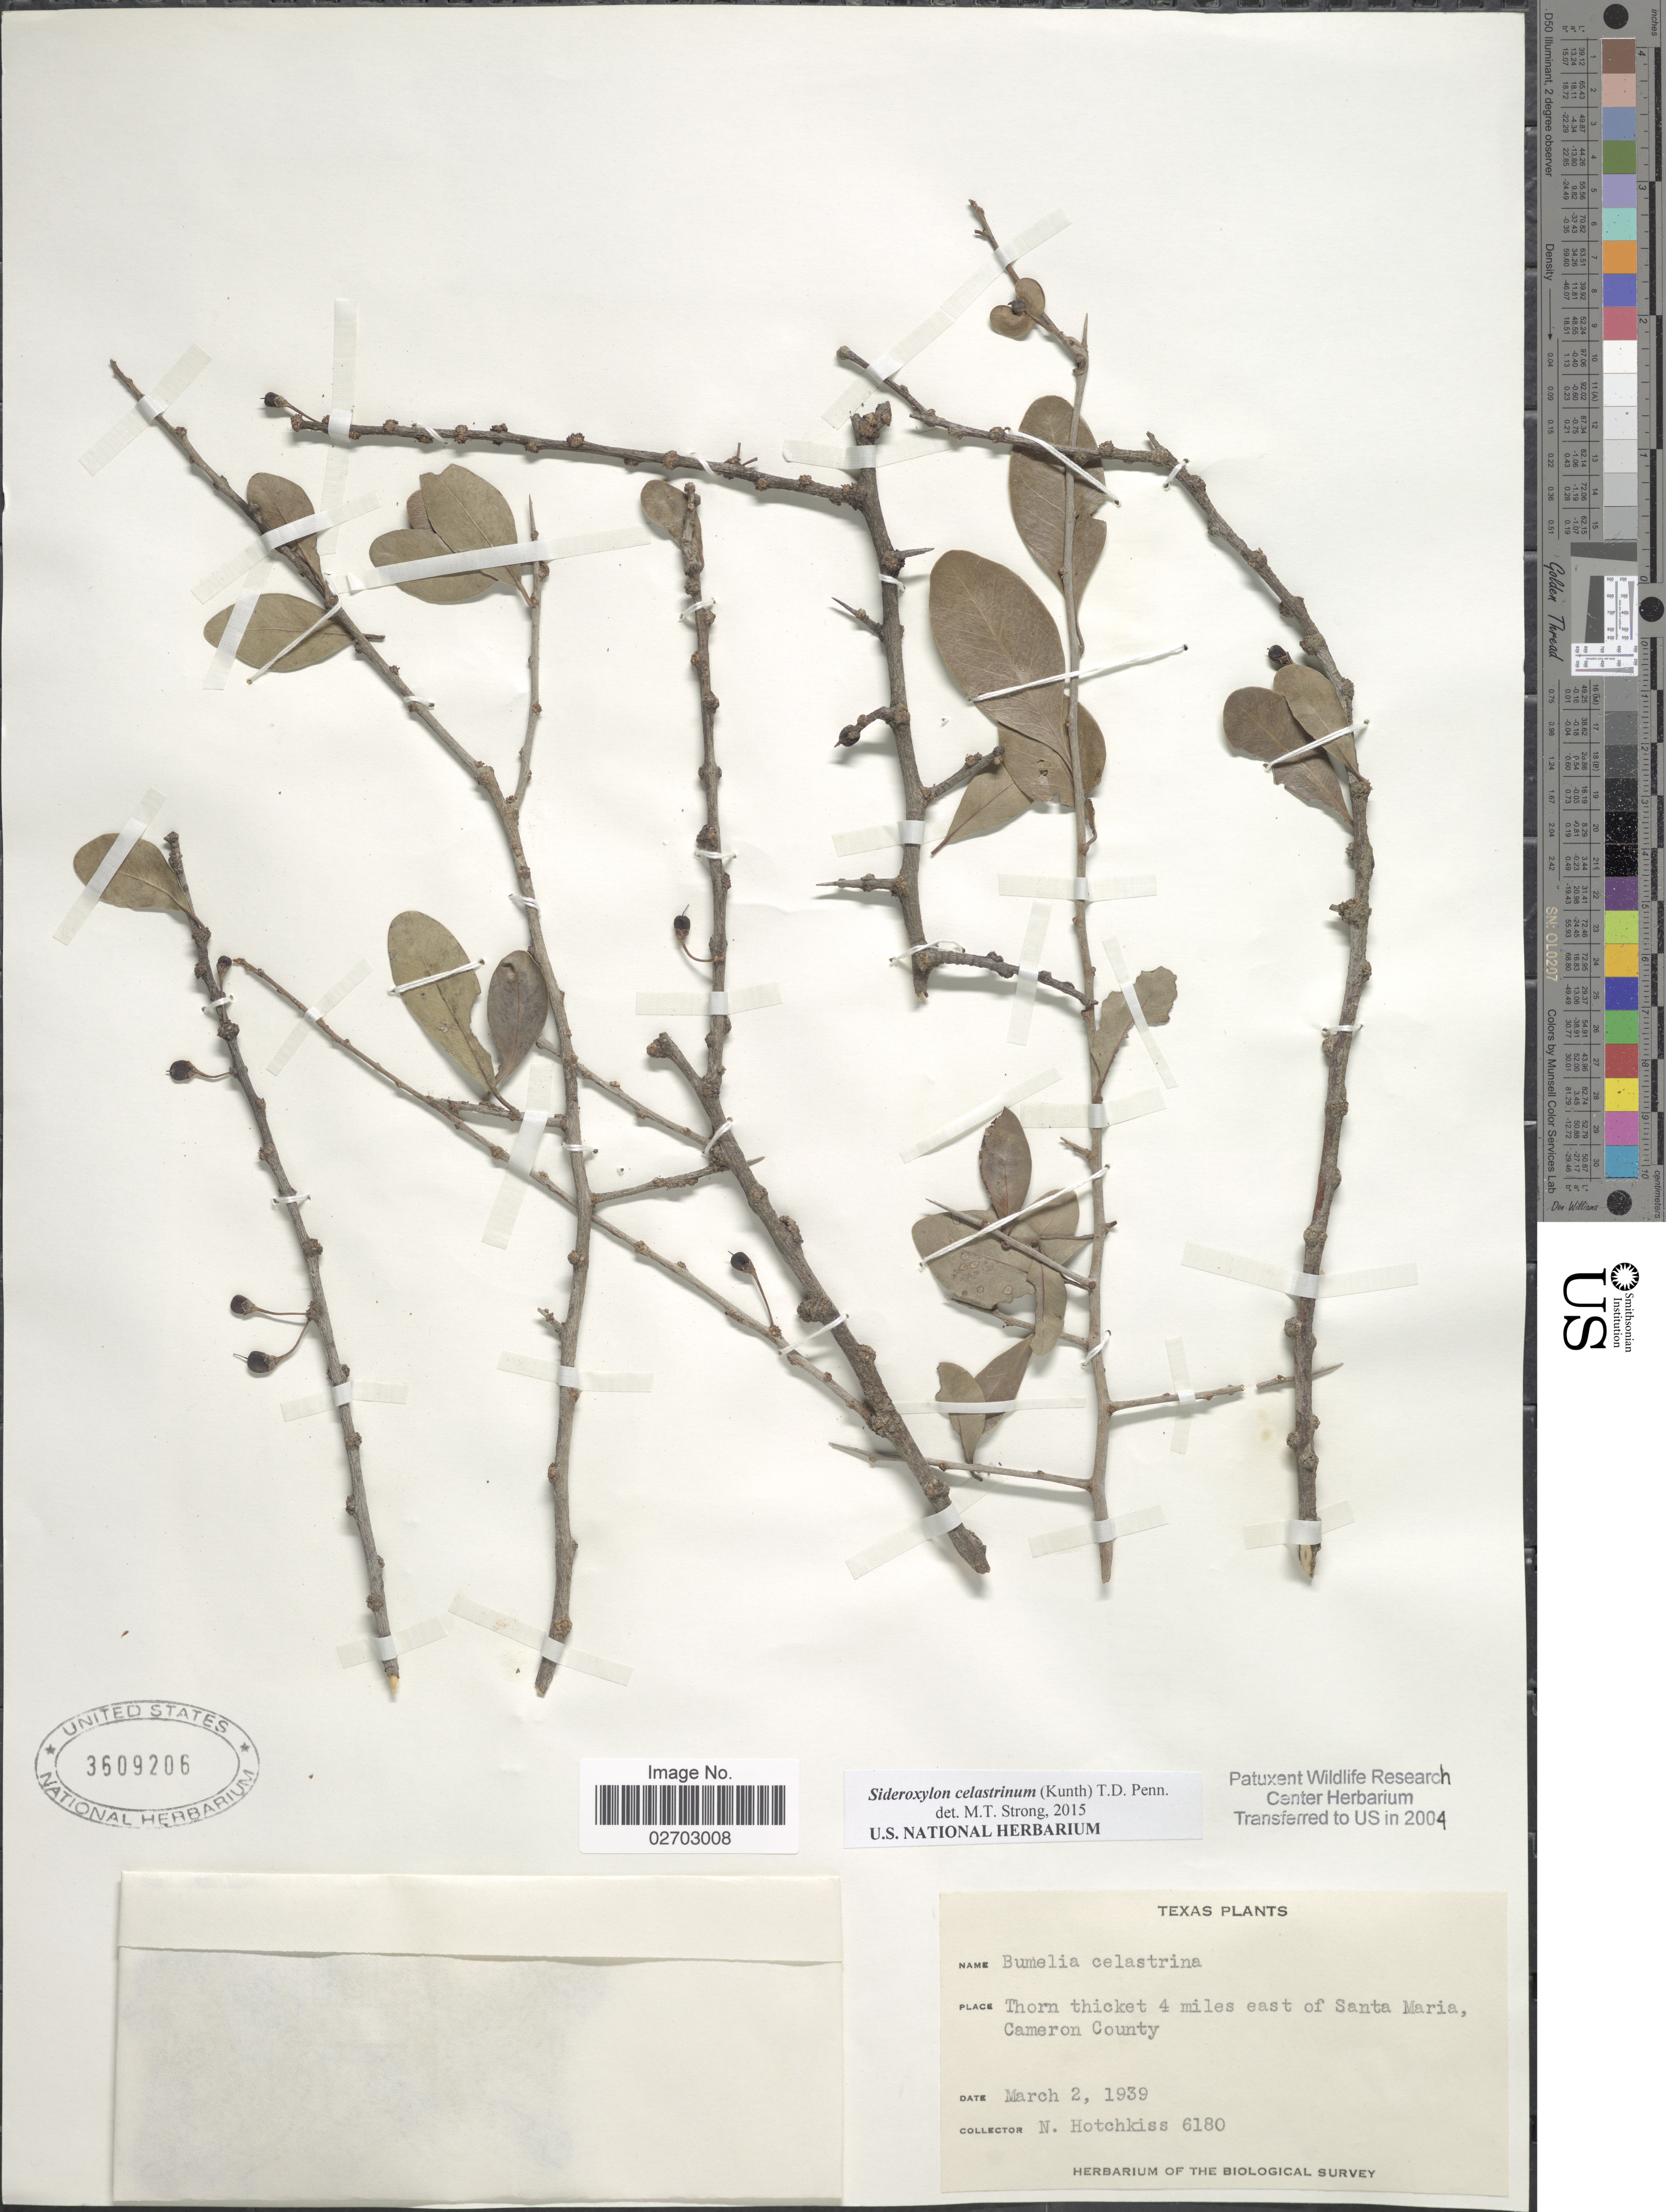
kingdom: Plantae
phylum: Tracheophyta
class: Magnoliopsida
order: Ericales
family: Sapotaceae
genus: Sideroxylon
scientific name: Sideroxylon celastrinum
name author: (Kunth) T.D. Penn.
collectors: N. Hotchkiss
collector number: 6180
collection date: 1939-03-02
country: United States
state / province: Texas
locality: Thorn ticket 4 miles east of Santa Maria, Cameron County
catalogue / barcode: US 3609206